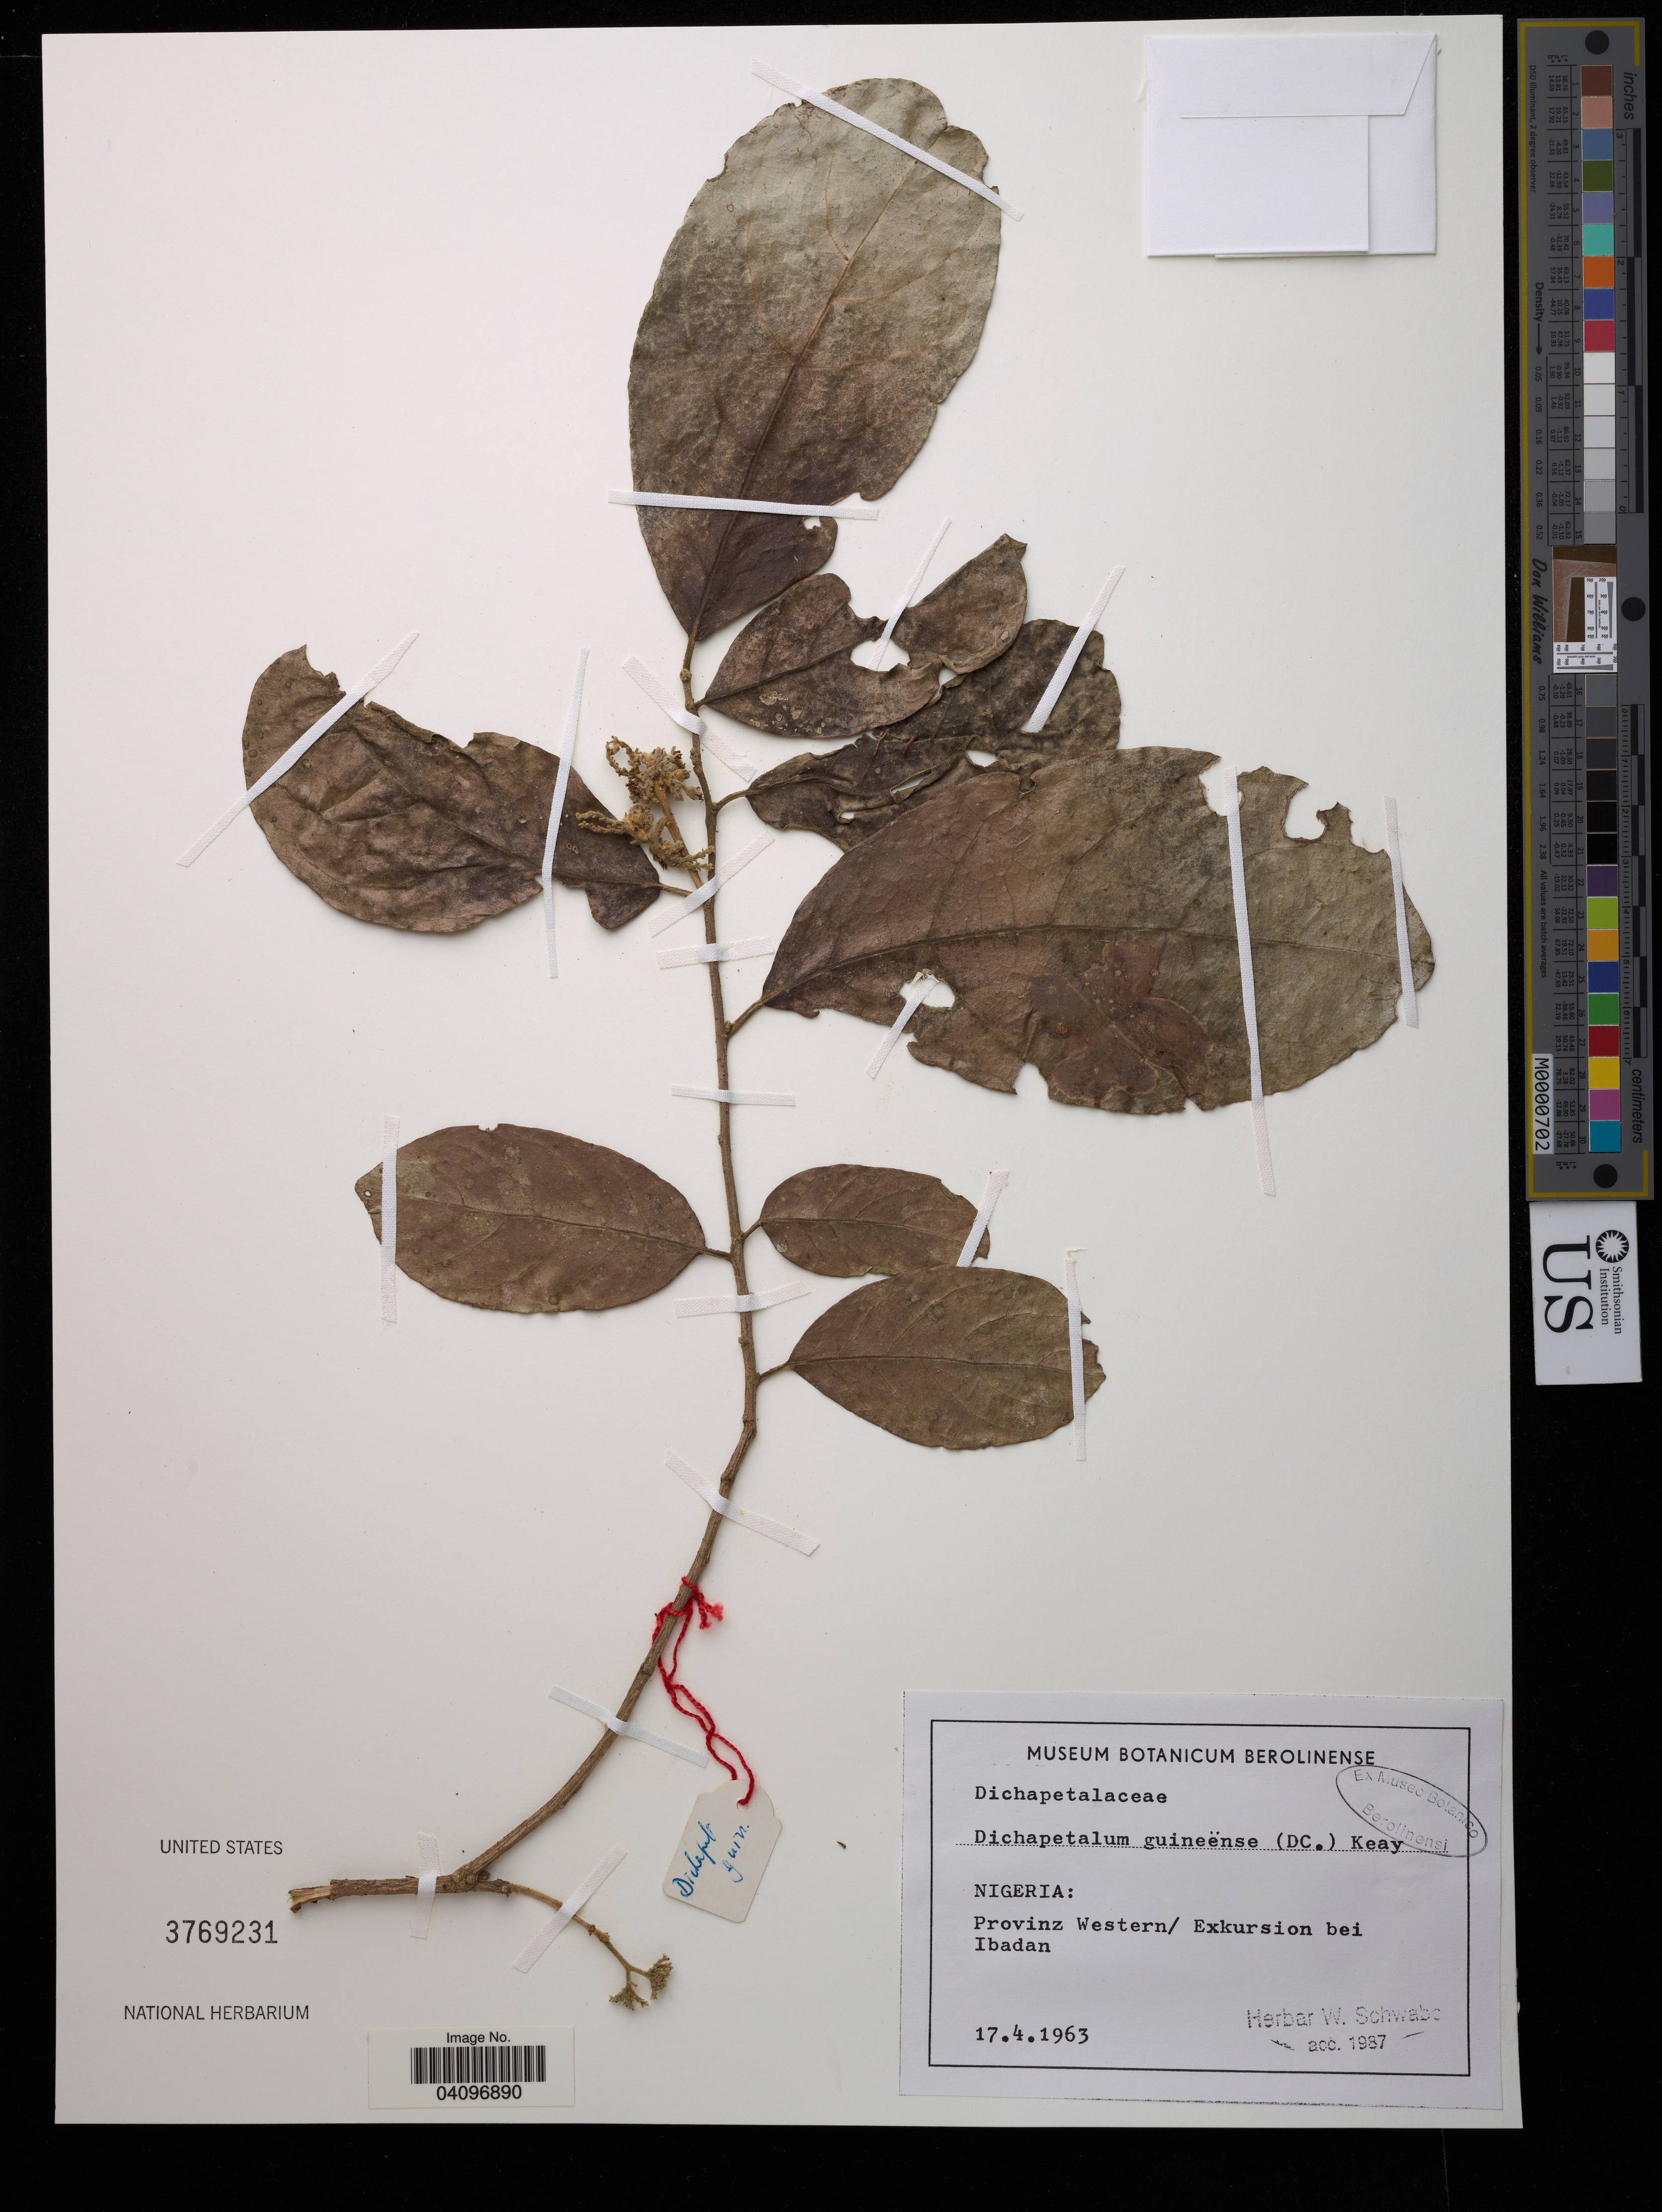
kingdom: Plantae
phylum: Tracheophyta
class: Magnoliopsida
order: Malpighiales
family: Dichapetalaceae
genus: Dichapetalum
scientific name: Dichapetalum guineënse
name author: (DC.) Keay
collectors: W. Schwabe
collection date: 1963-04-17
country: Nigeria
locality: Provinz Western/ Exkursion bei Ibadan.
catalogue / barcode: US 3769231